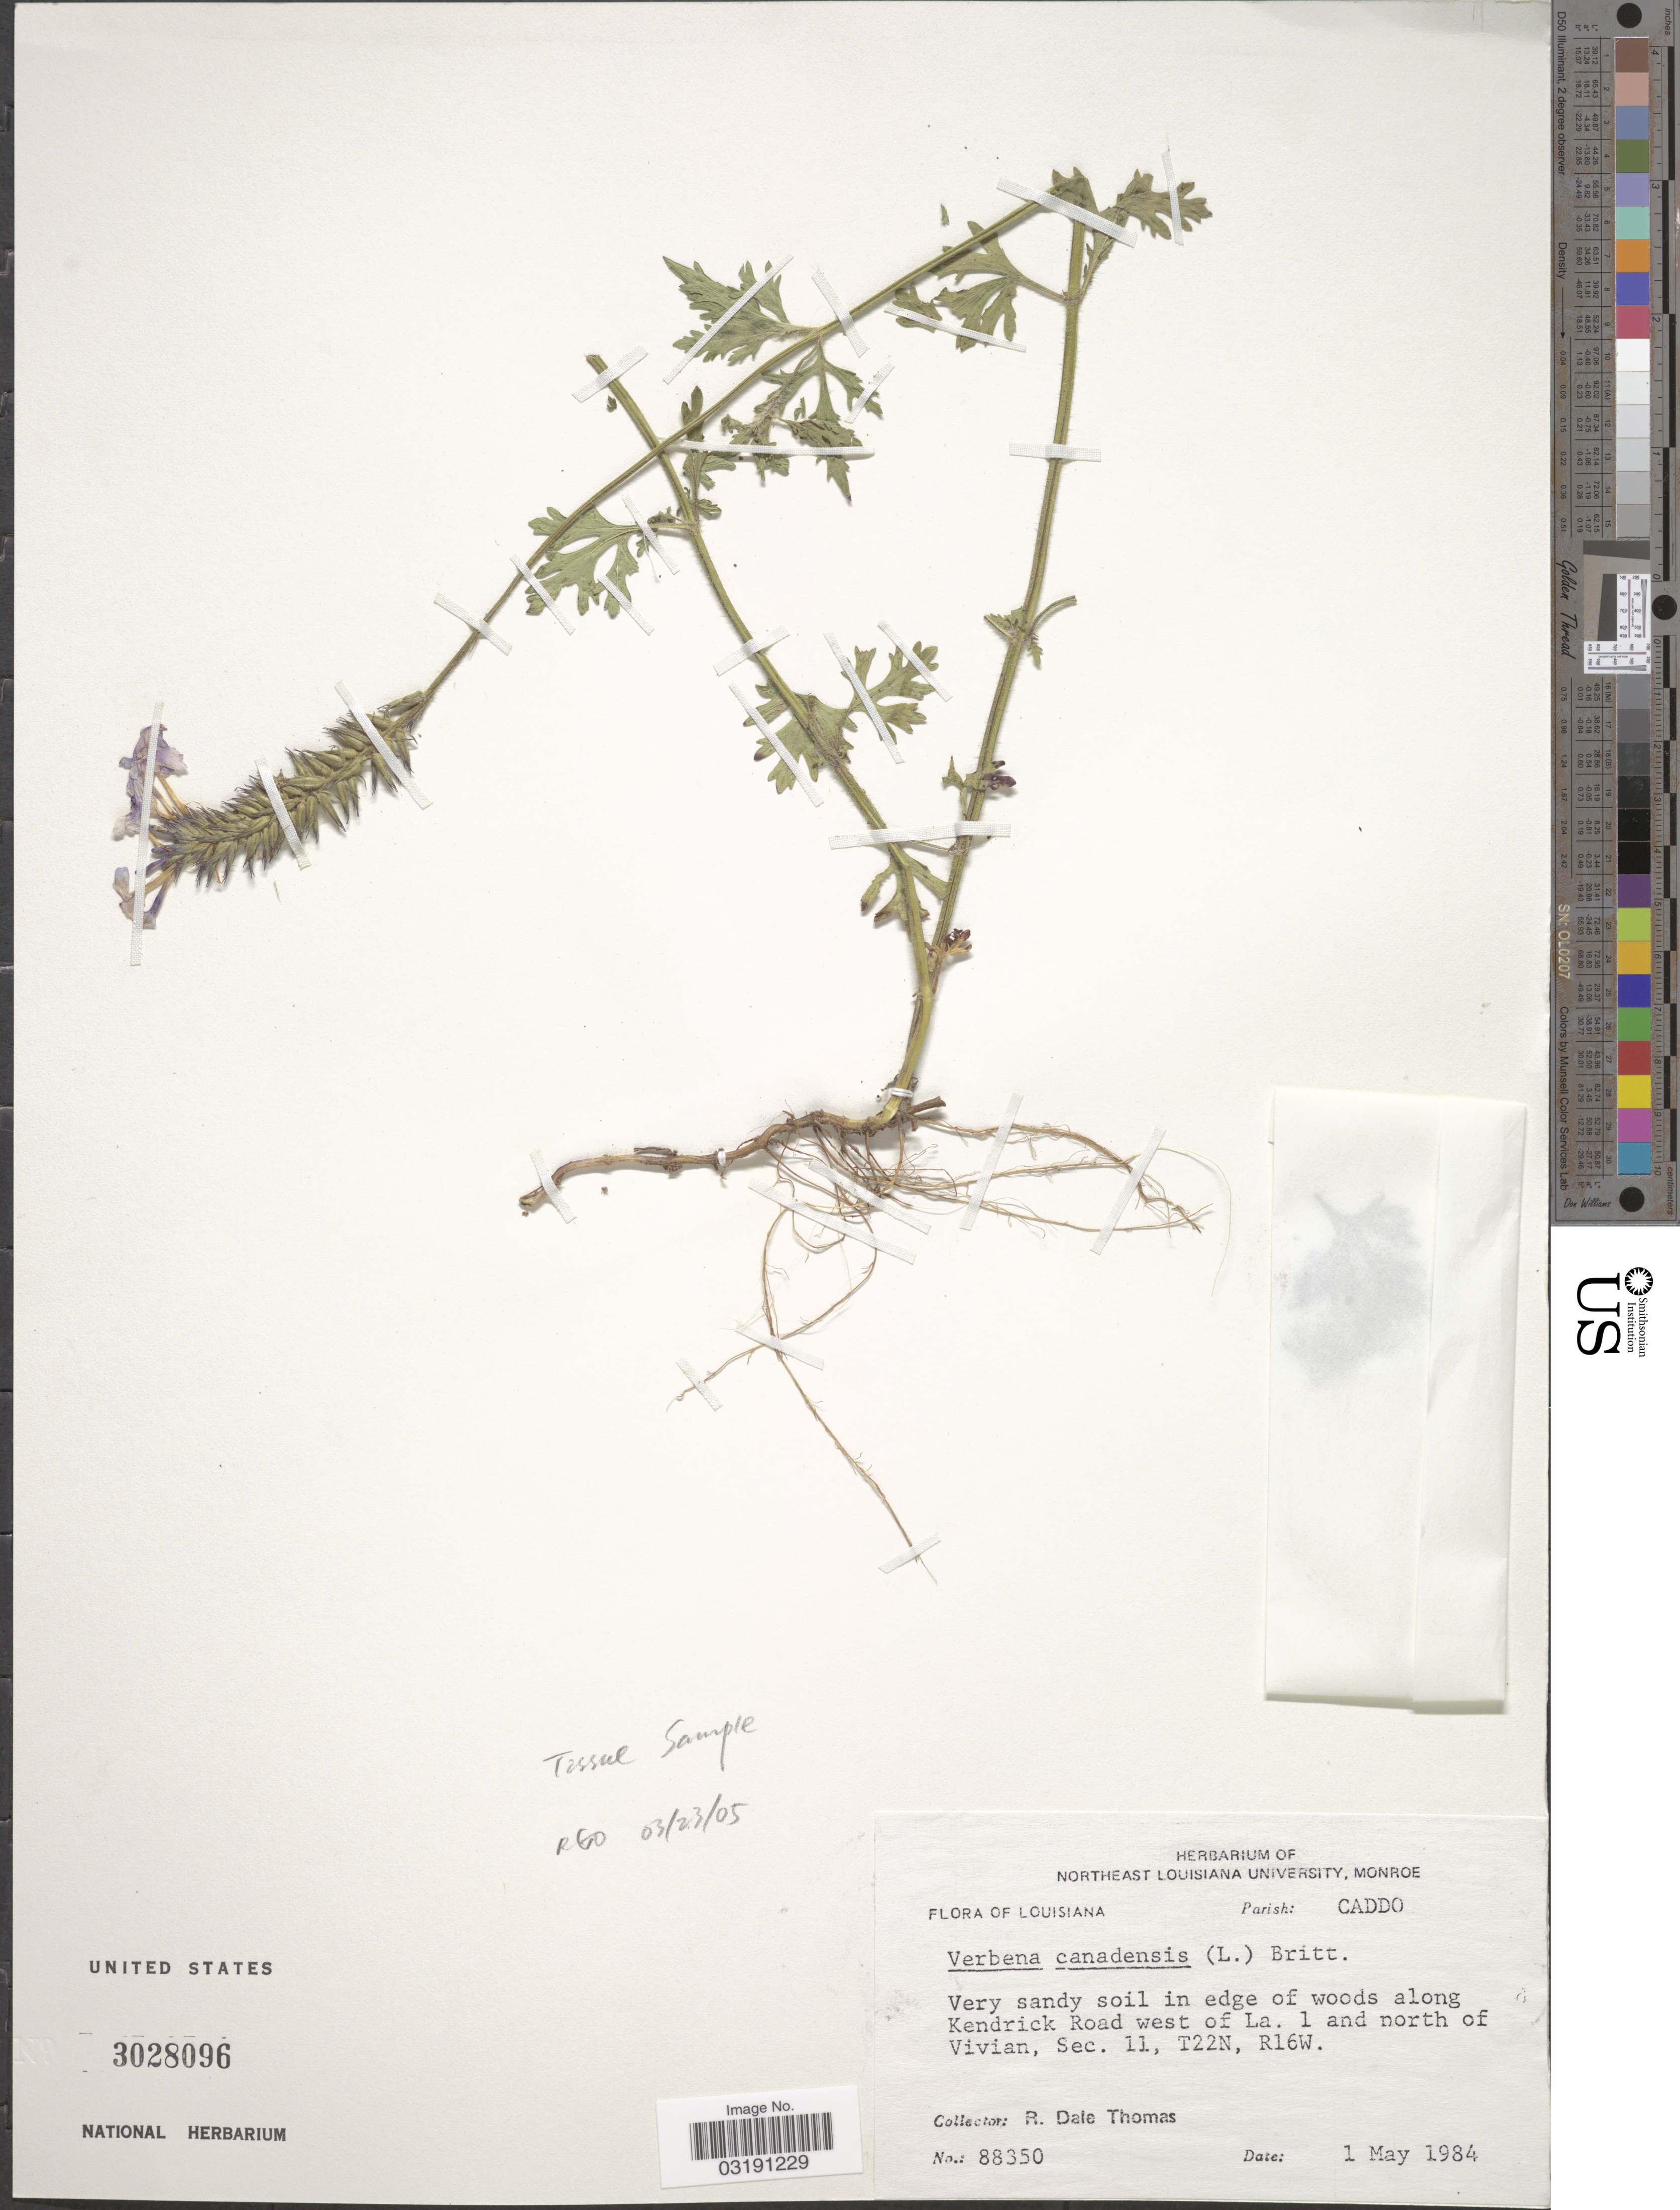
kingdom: Plantae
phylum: Tracheophyta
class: Magnoliopsida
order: Lamiales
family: Verbenaceae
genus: Verbena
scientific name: Verbena canadensis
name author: (L.) Britton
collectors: R. Thomas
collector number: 88350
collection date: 1984-05-01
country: United States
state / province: Louisiana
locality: Parish: Caddo. Very sandy soil in edge of woods along Kendrick Road west of La. 1 and north of Vivian, Sec. 11, T22N, R16W.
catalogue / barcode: US 3028096